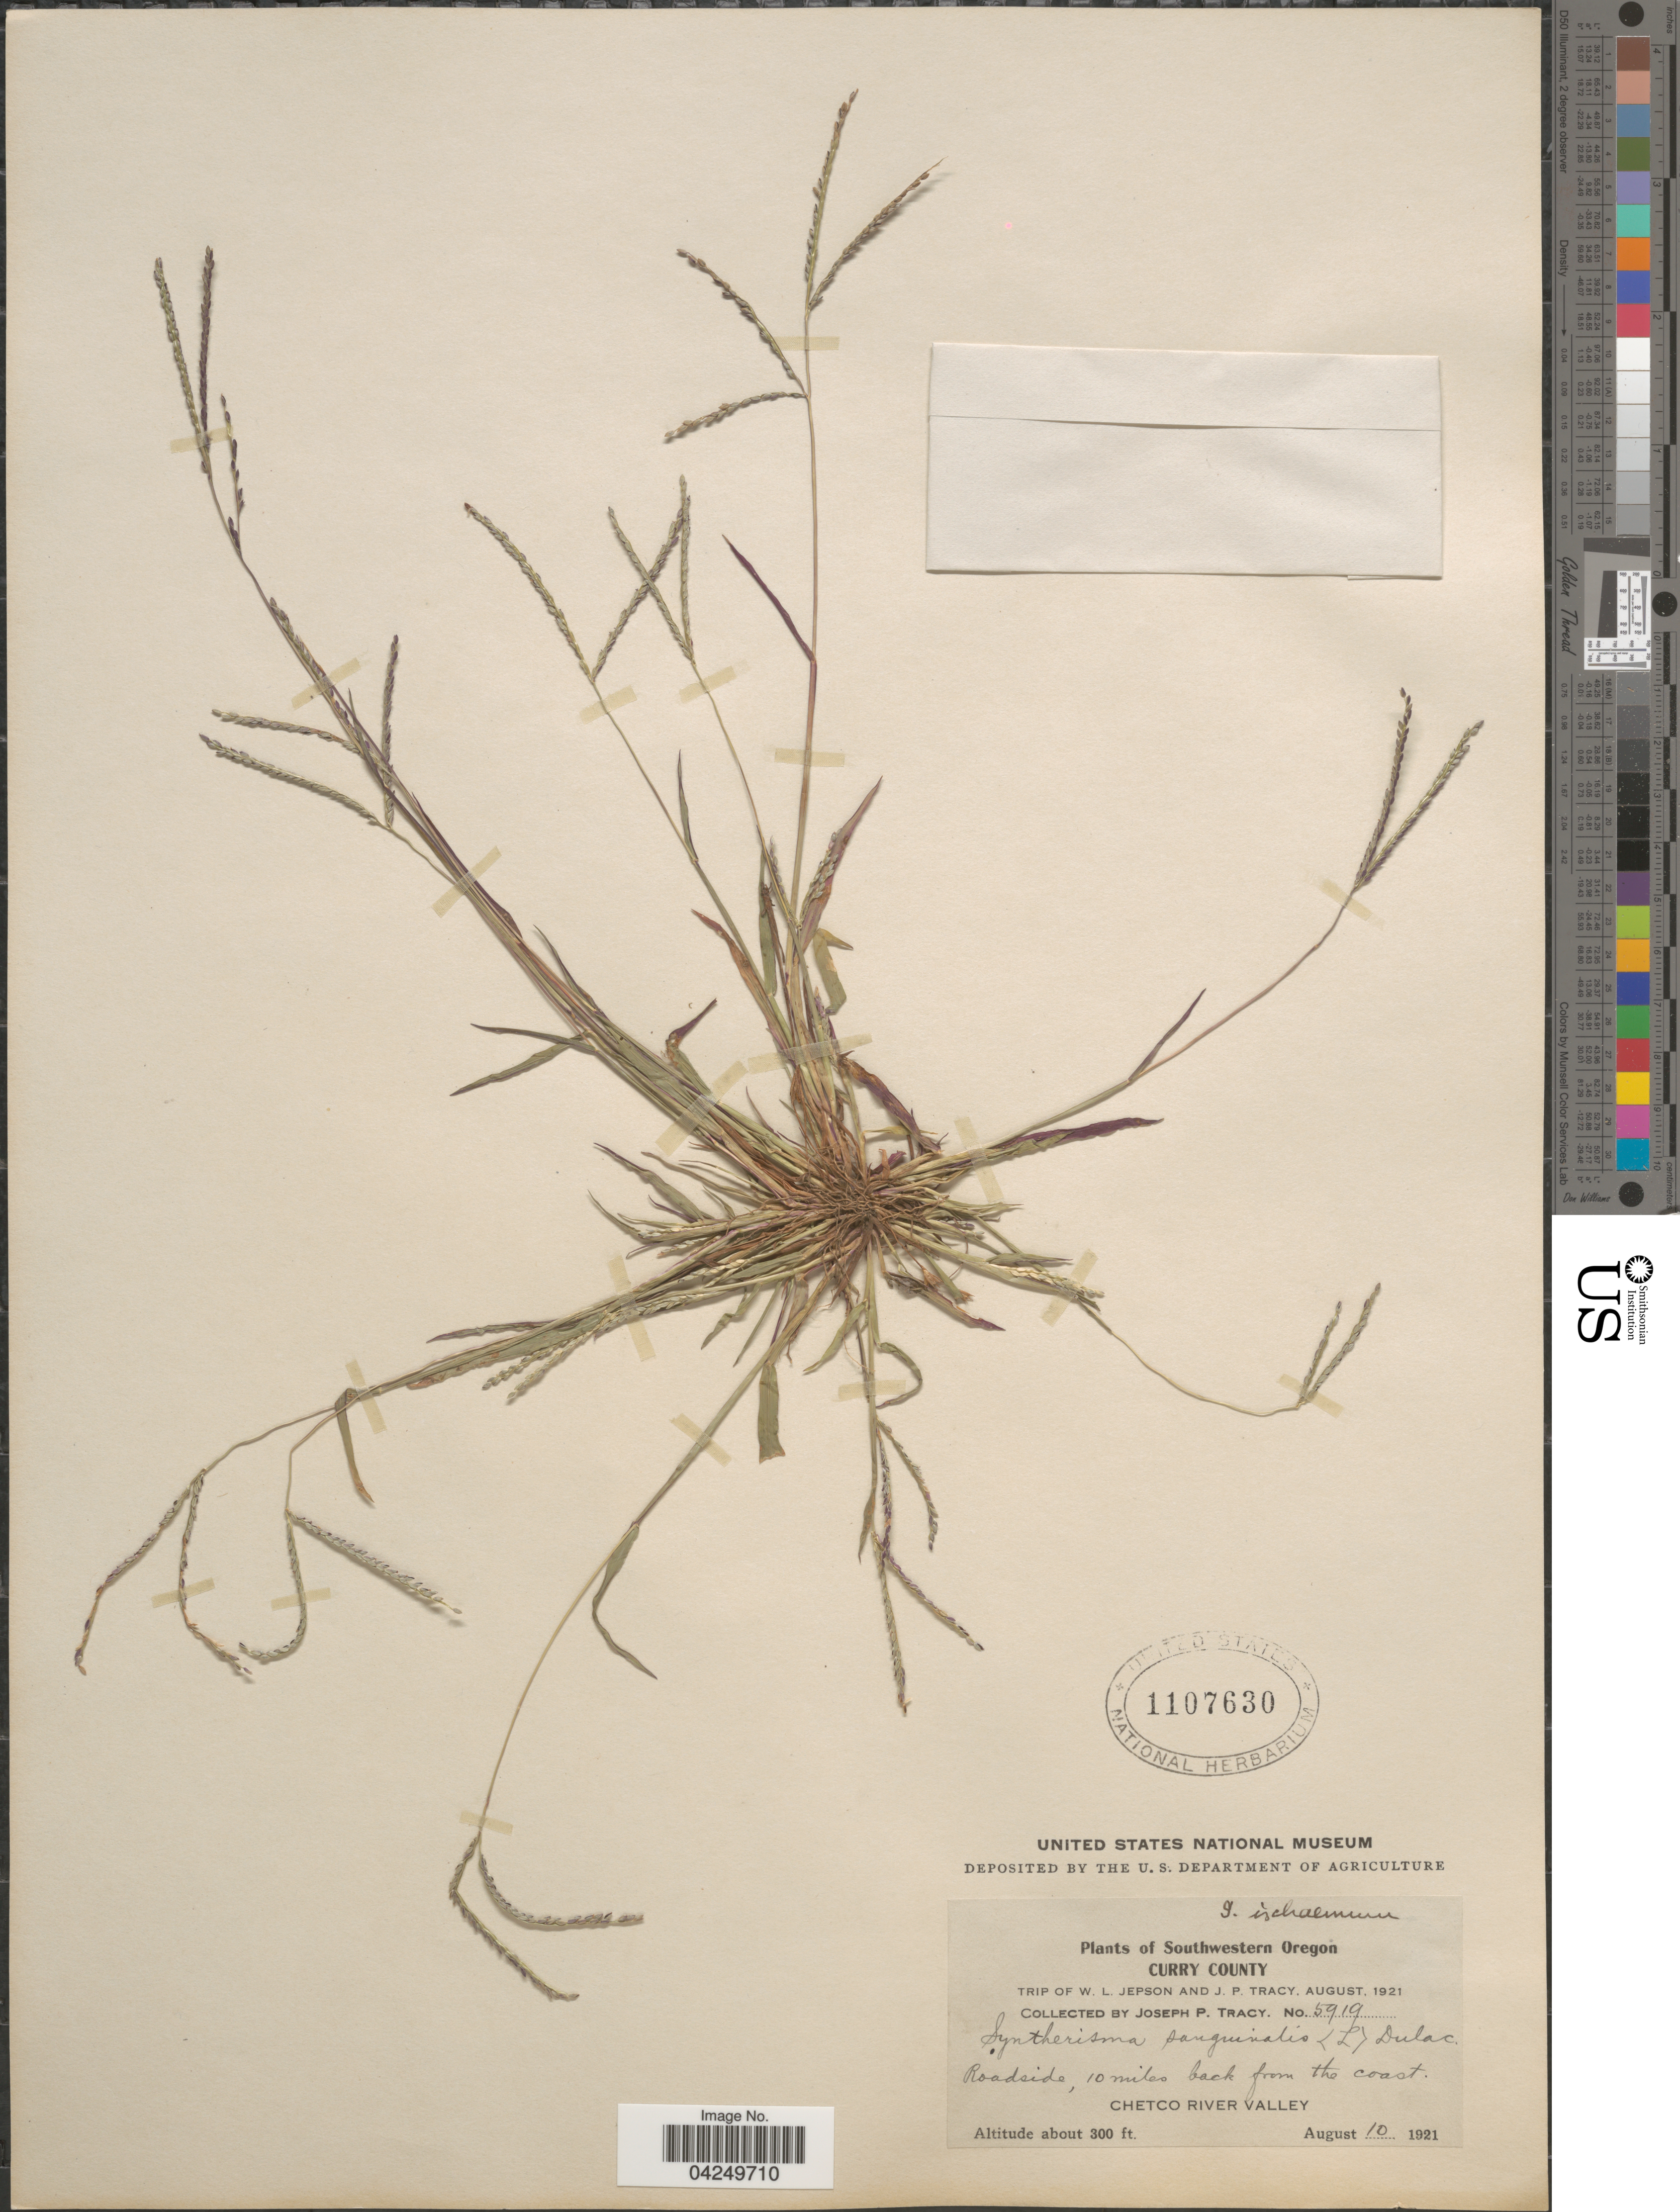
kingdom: Plantae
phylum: Tracheophyta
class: Liliopsida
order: Poales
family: Poaceae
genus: Digitaria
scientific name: Digitaria ischaemum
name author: (Schreber) Schreber ex Muhl.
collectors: J. Tracy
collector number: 5919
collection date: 1921-08-10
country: United States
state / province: Oregon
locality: Southwestern Oregon. Curry County. Roadside, 10 miles back from the coast. Chetco River Valley.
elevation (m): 91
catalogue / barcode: US 1107630